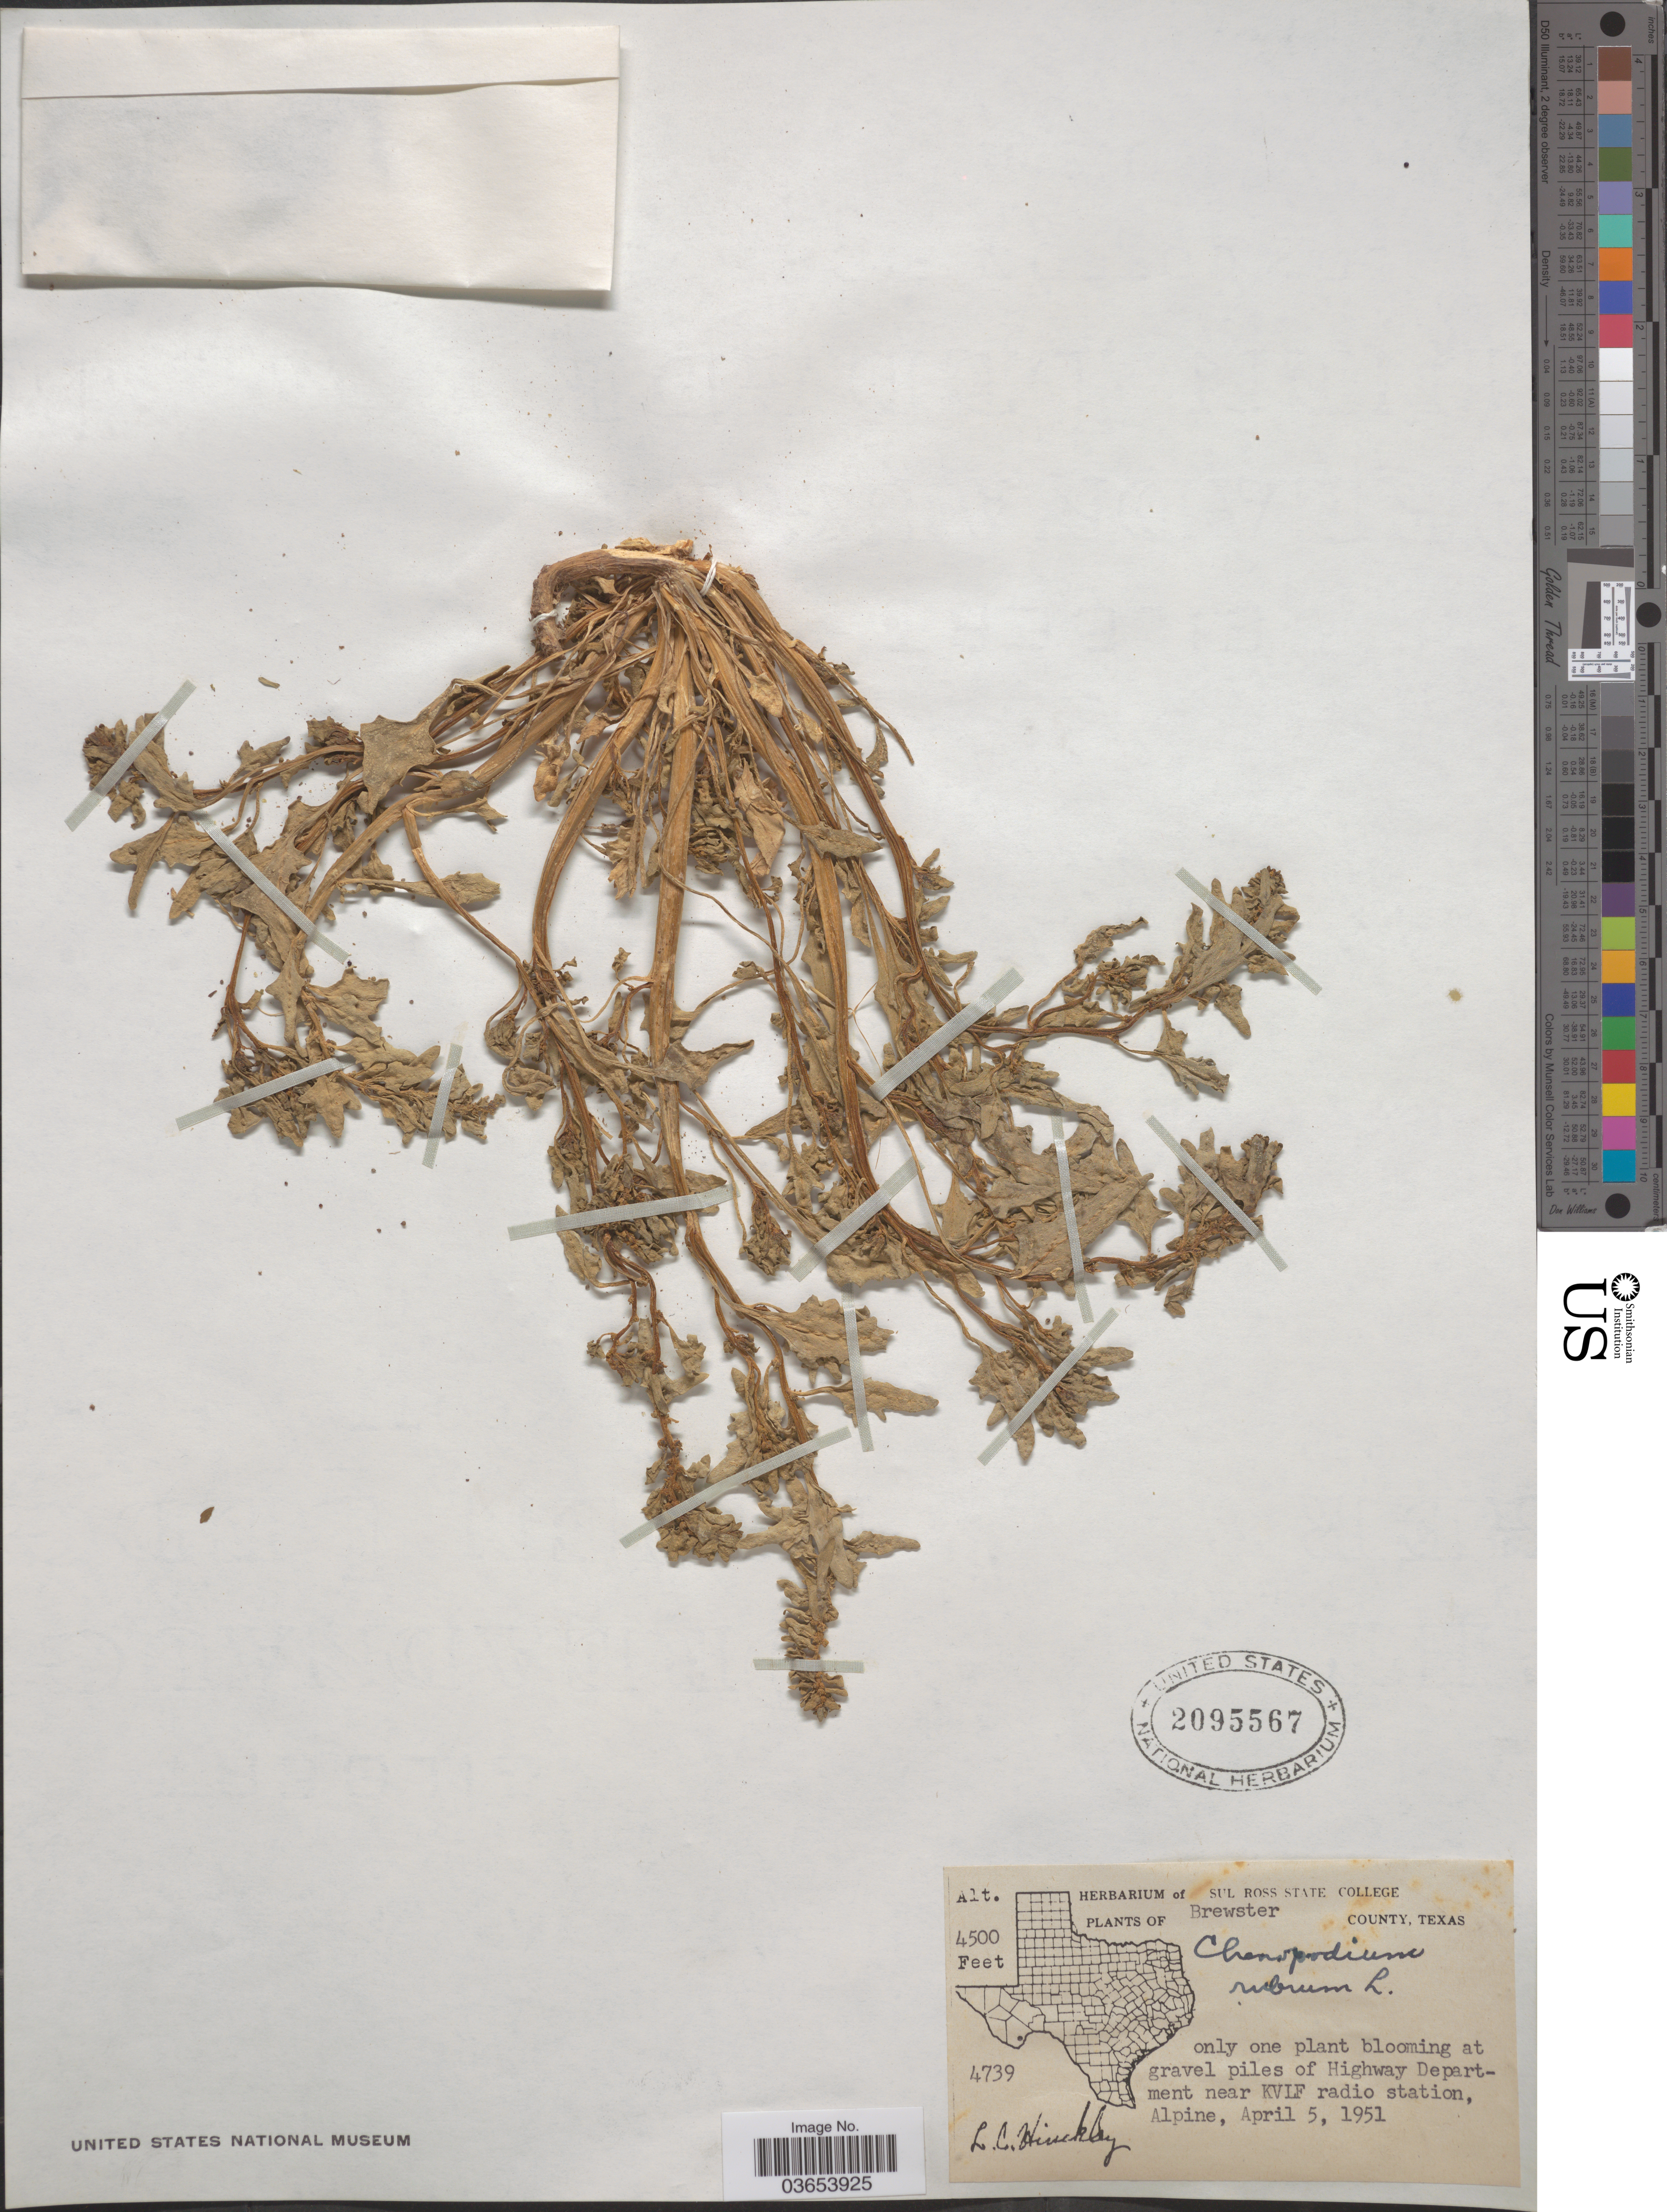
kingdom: Plantae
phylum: Tracheophyta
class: Magnoliopsida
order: Caryophyllales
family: Amaranthaceae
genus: Chenopodium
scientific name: Chenopodium rubrum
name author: L.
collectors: L. Hinckley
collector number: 4739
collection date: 1951-04-05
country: United States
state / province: Texas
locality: Brewster County. At gravel piles of Highway Department near KVLF radio station, Alpine.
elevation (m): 1372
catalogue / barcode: US 2095567